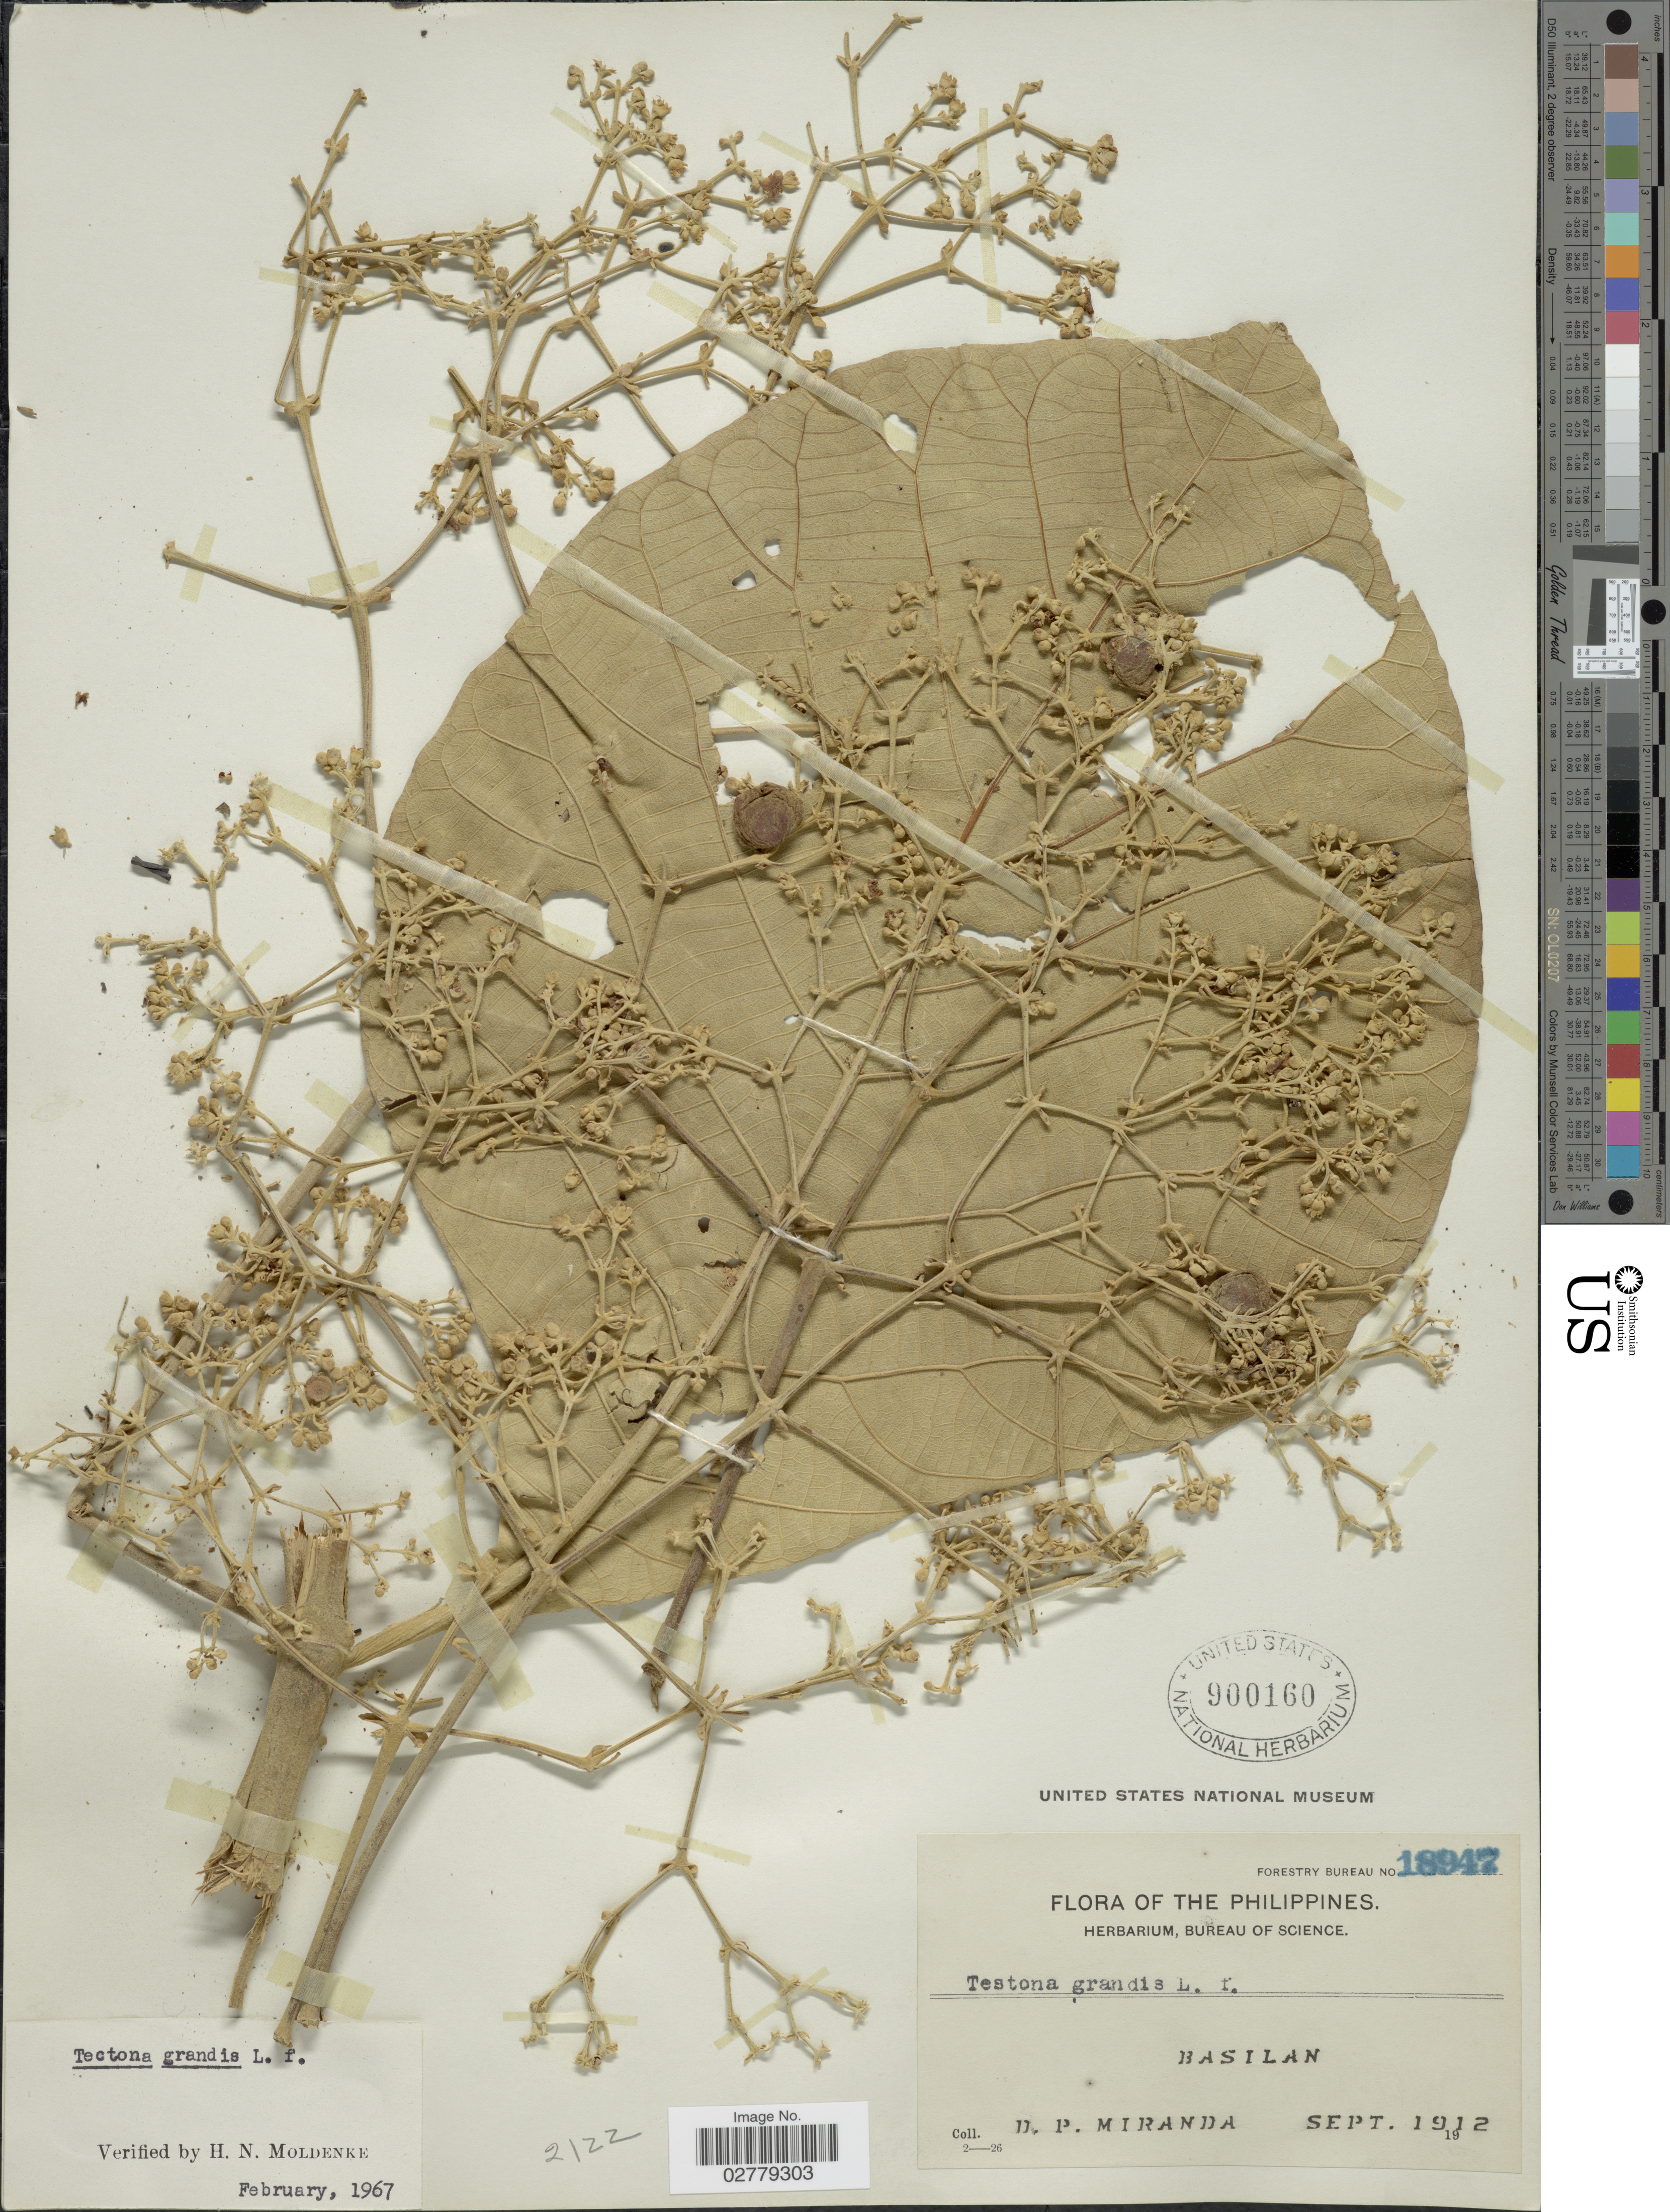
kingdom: Plantae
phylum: Tracheophyta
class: Magnoliopsida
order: Lamiales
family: Lamiaceae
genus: Tectona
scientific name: Tectona grandis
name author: L. f.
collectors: D. P. Miranda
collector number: Forestry Bureau 18947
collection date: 1912-09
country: Philippines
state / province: Muslim Mindanao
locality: Basilan.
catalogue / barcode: US 900160